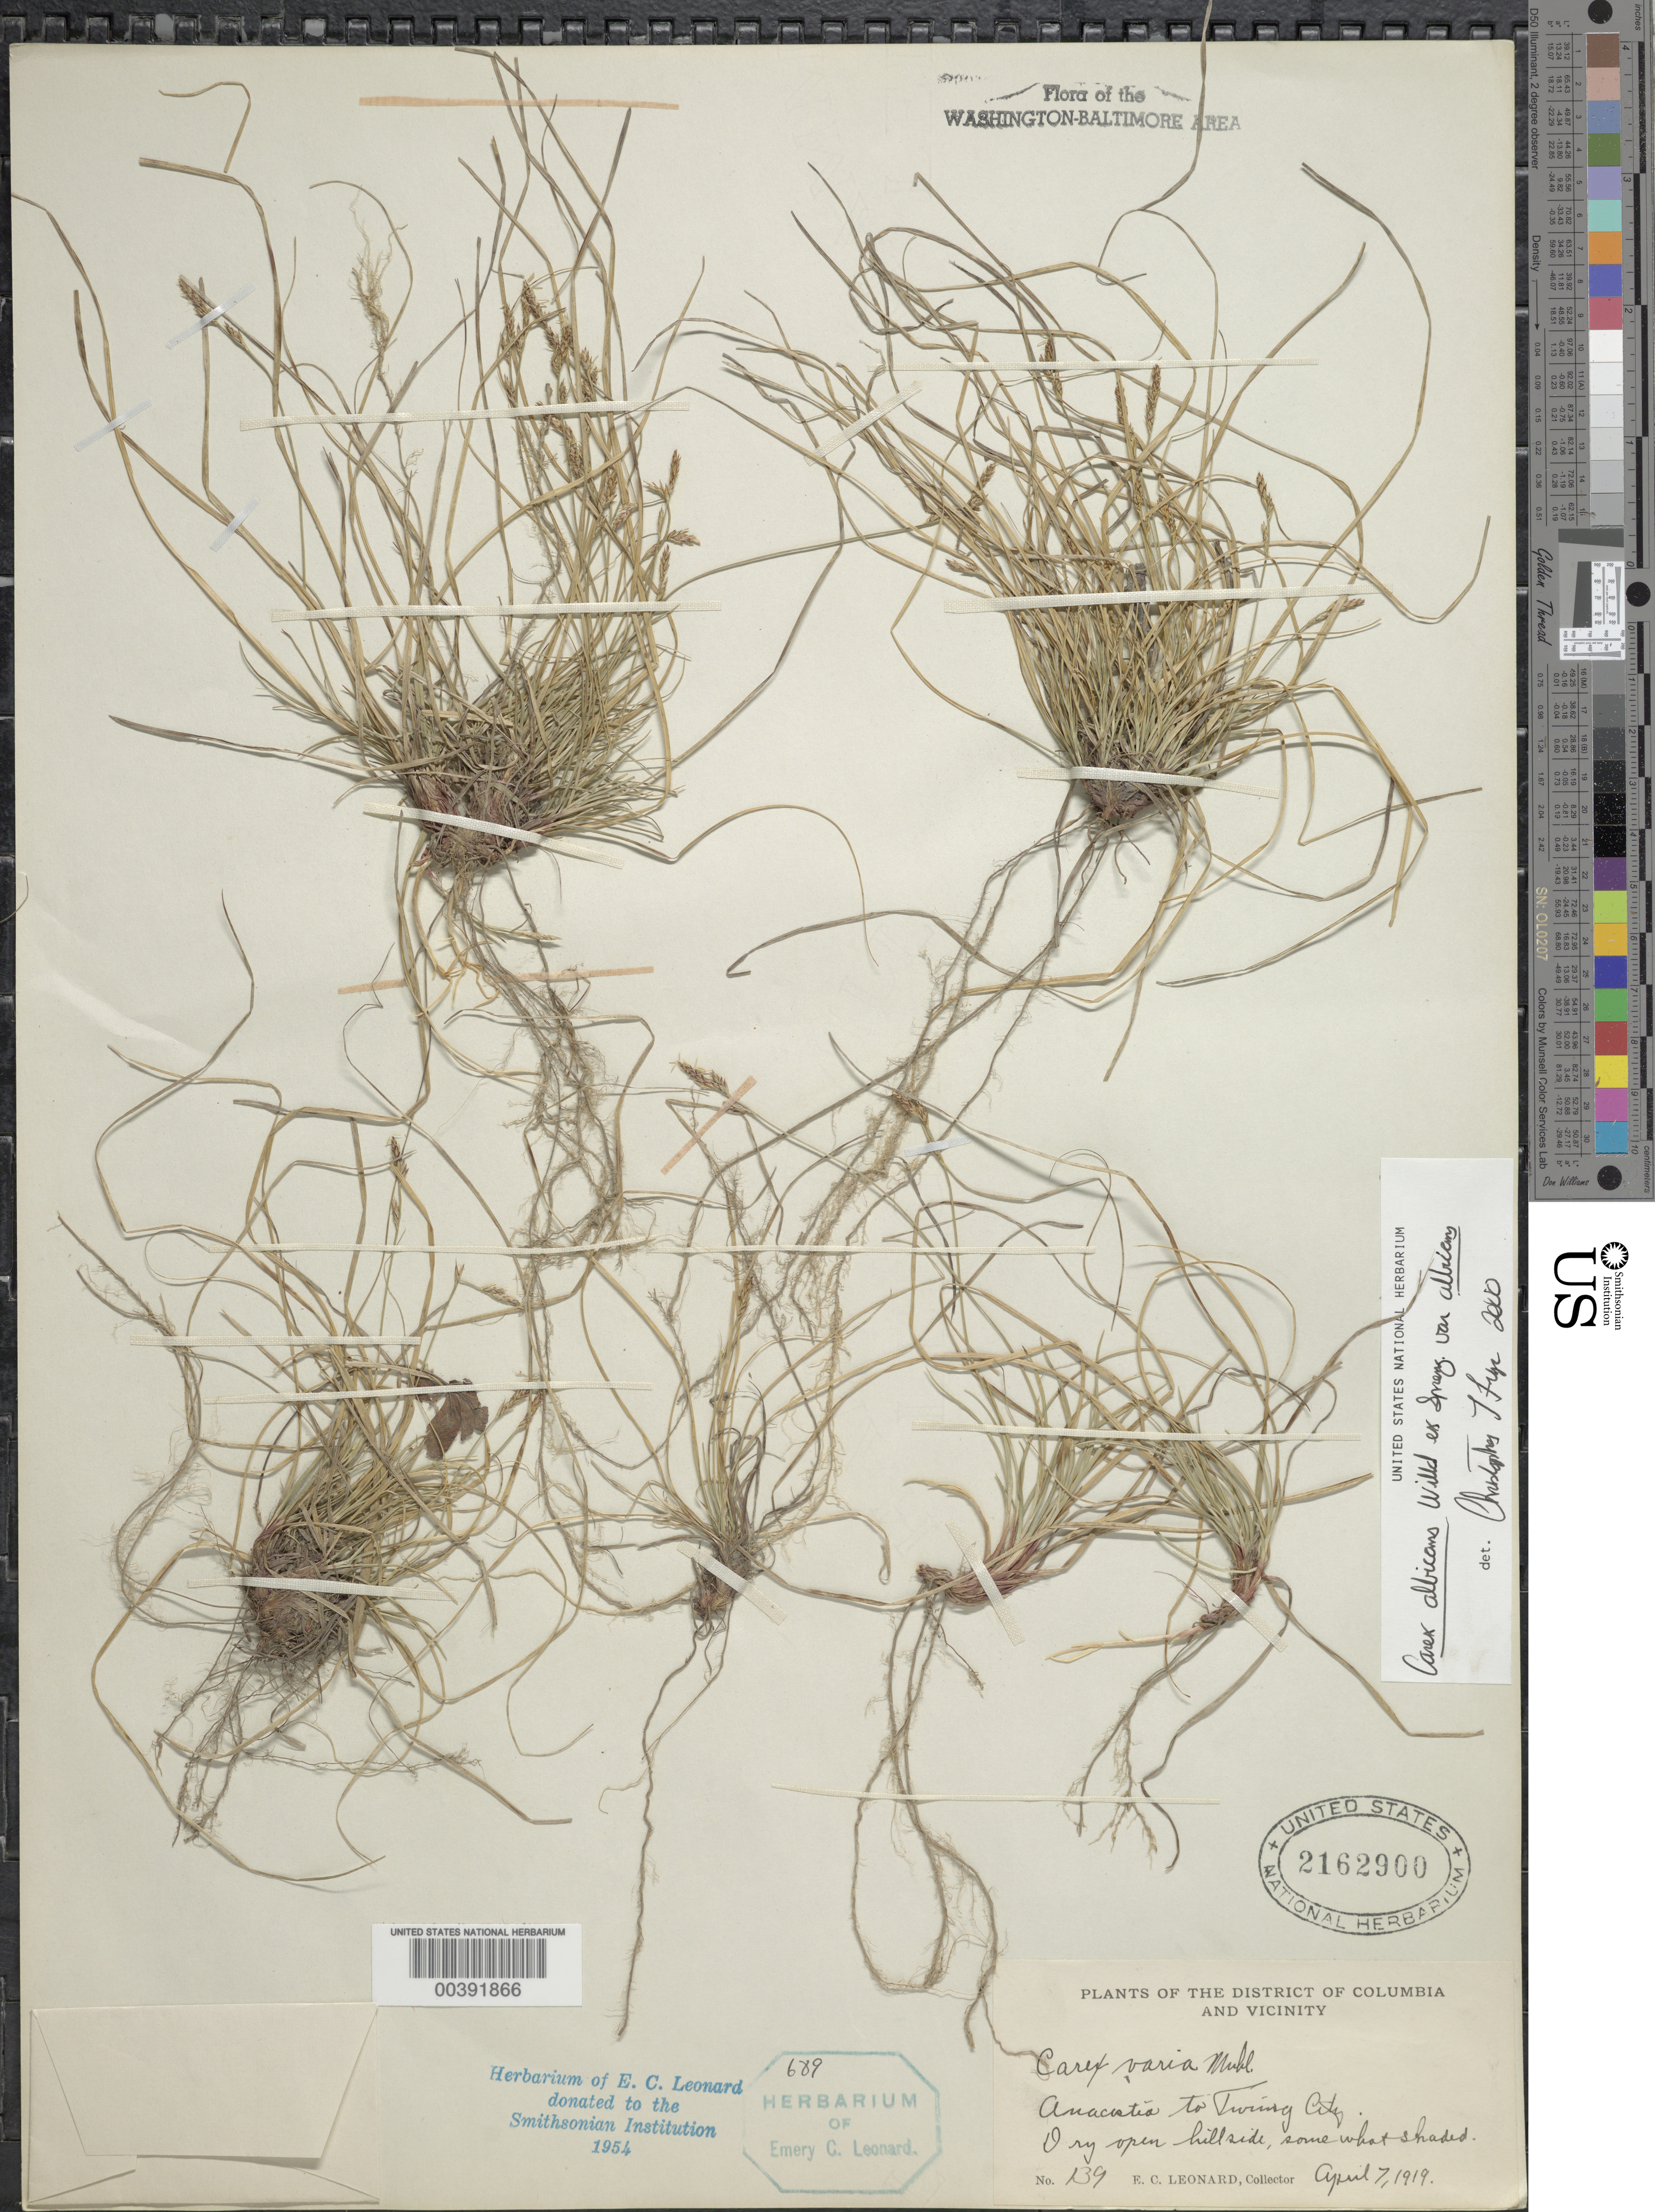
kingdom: Plantae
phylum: Tracheophyta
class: Liliopsida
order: Poales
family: Cyperaceae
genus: Carex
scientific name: Carex albicans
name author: Willd. ex Spreng.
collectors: E. C. Leonard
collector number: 139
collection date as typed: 07 Apr 1919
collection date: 1919-04-07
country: United States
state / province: District of Columbia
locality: Anacostia to Twining City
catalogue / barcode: US 2162900